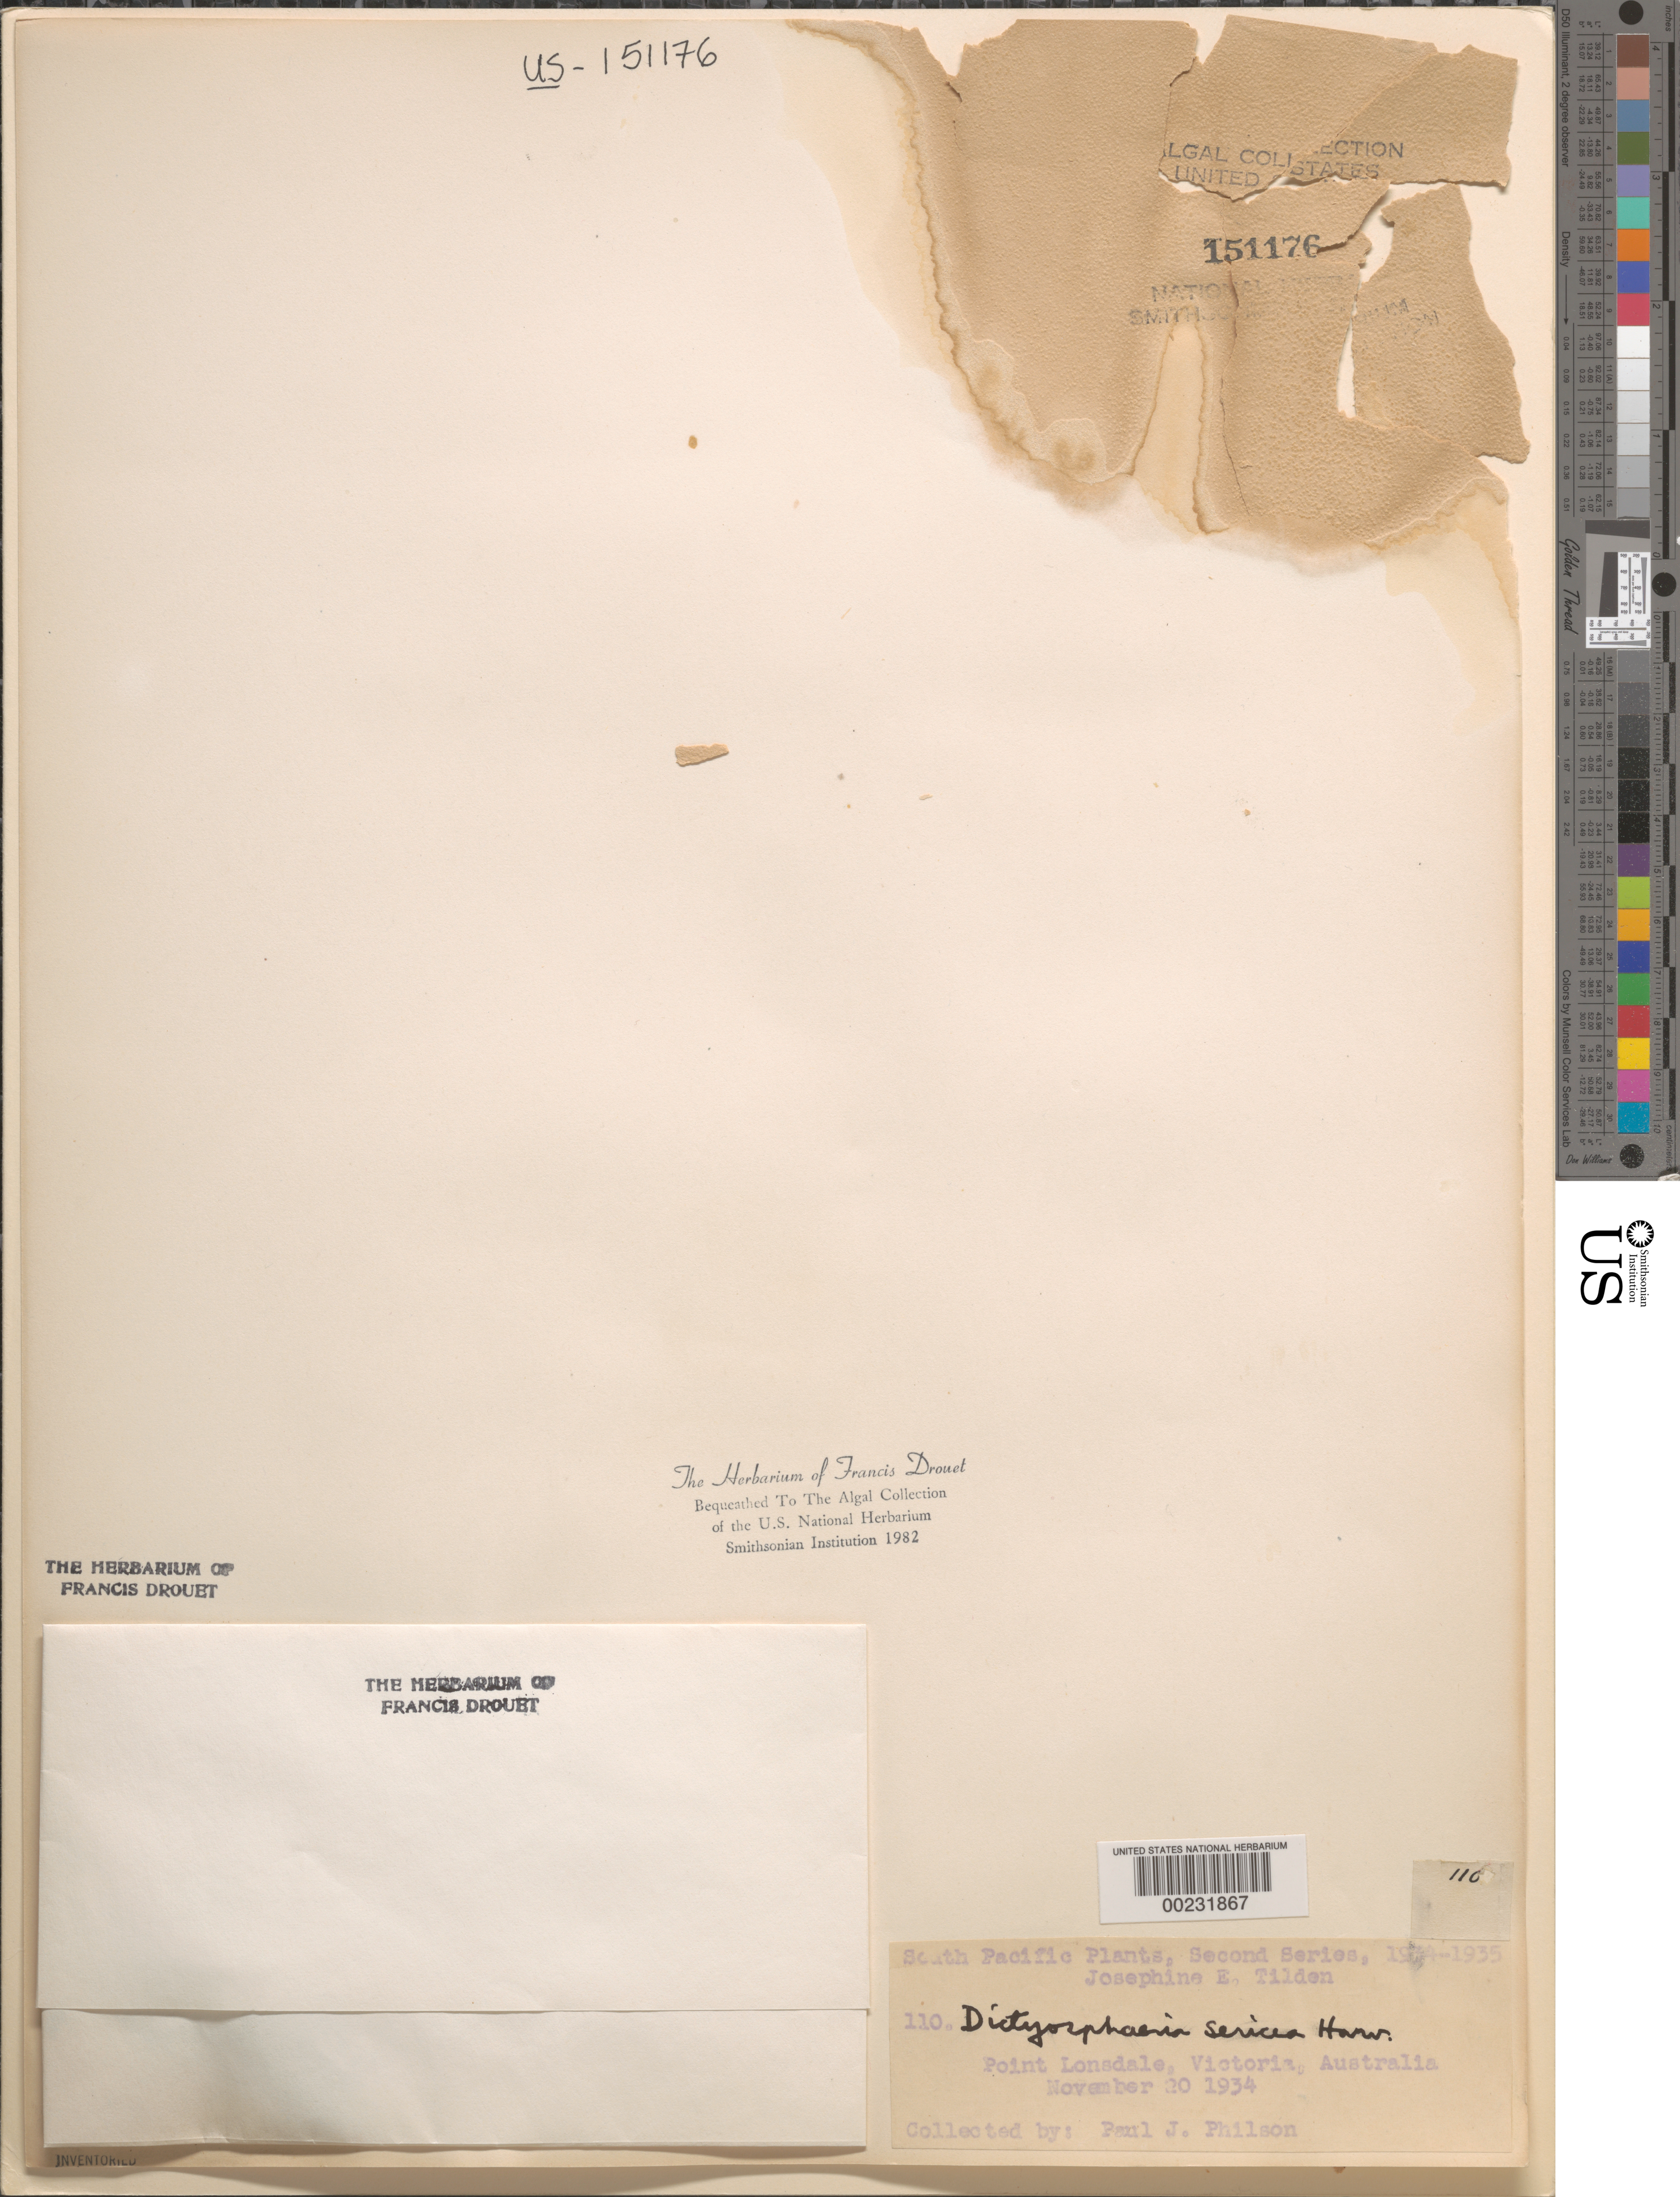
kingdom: Plantae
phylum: Chlorophyta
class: Ulvophyceae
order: Siphonocladales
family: Siphonocladaceae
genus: Dictyosphaeria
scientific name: Dictyosphaeria sericea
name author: Harv.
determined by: Drouet, F. E.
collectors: P. Philson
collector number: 110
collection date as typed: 20 Nov 1934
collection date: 1934-11-20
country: Australia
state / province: Victoria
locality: Point lonsdale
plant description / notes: Tilden, South Pacific Plants, Second Series, 1934-1935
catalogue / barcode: US 151176